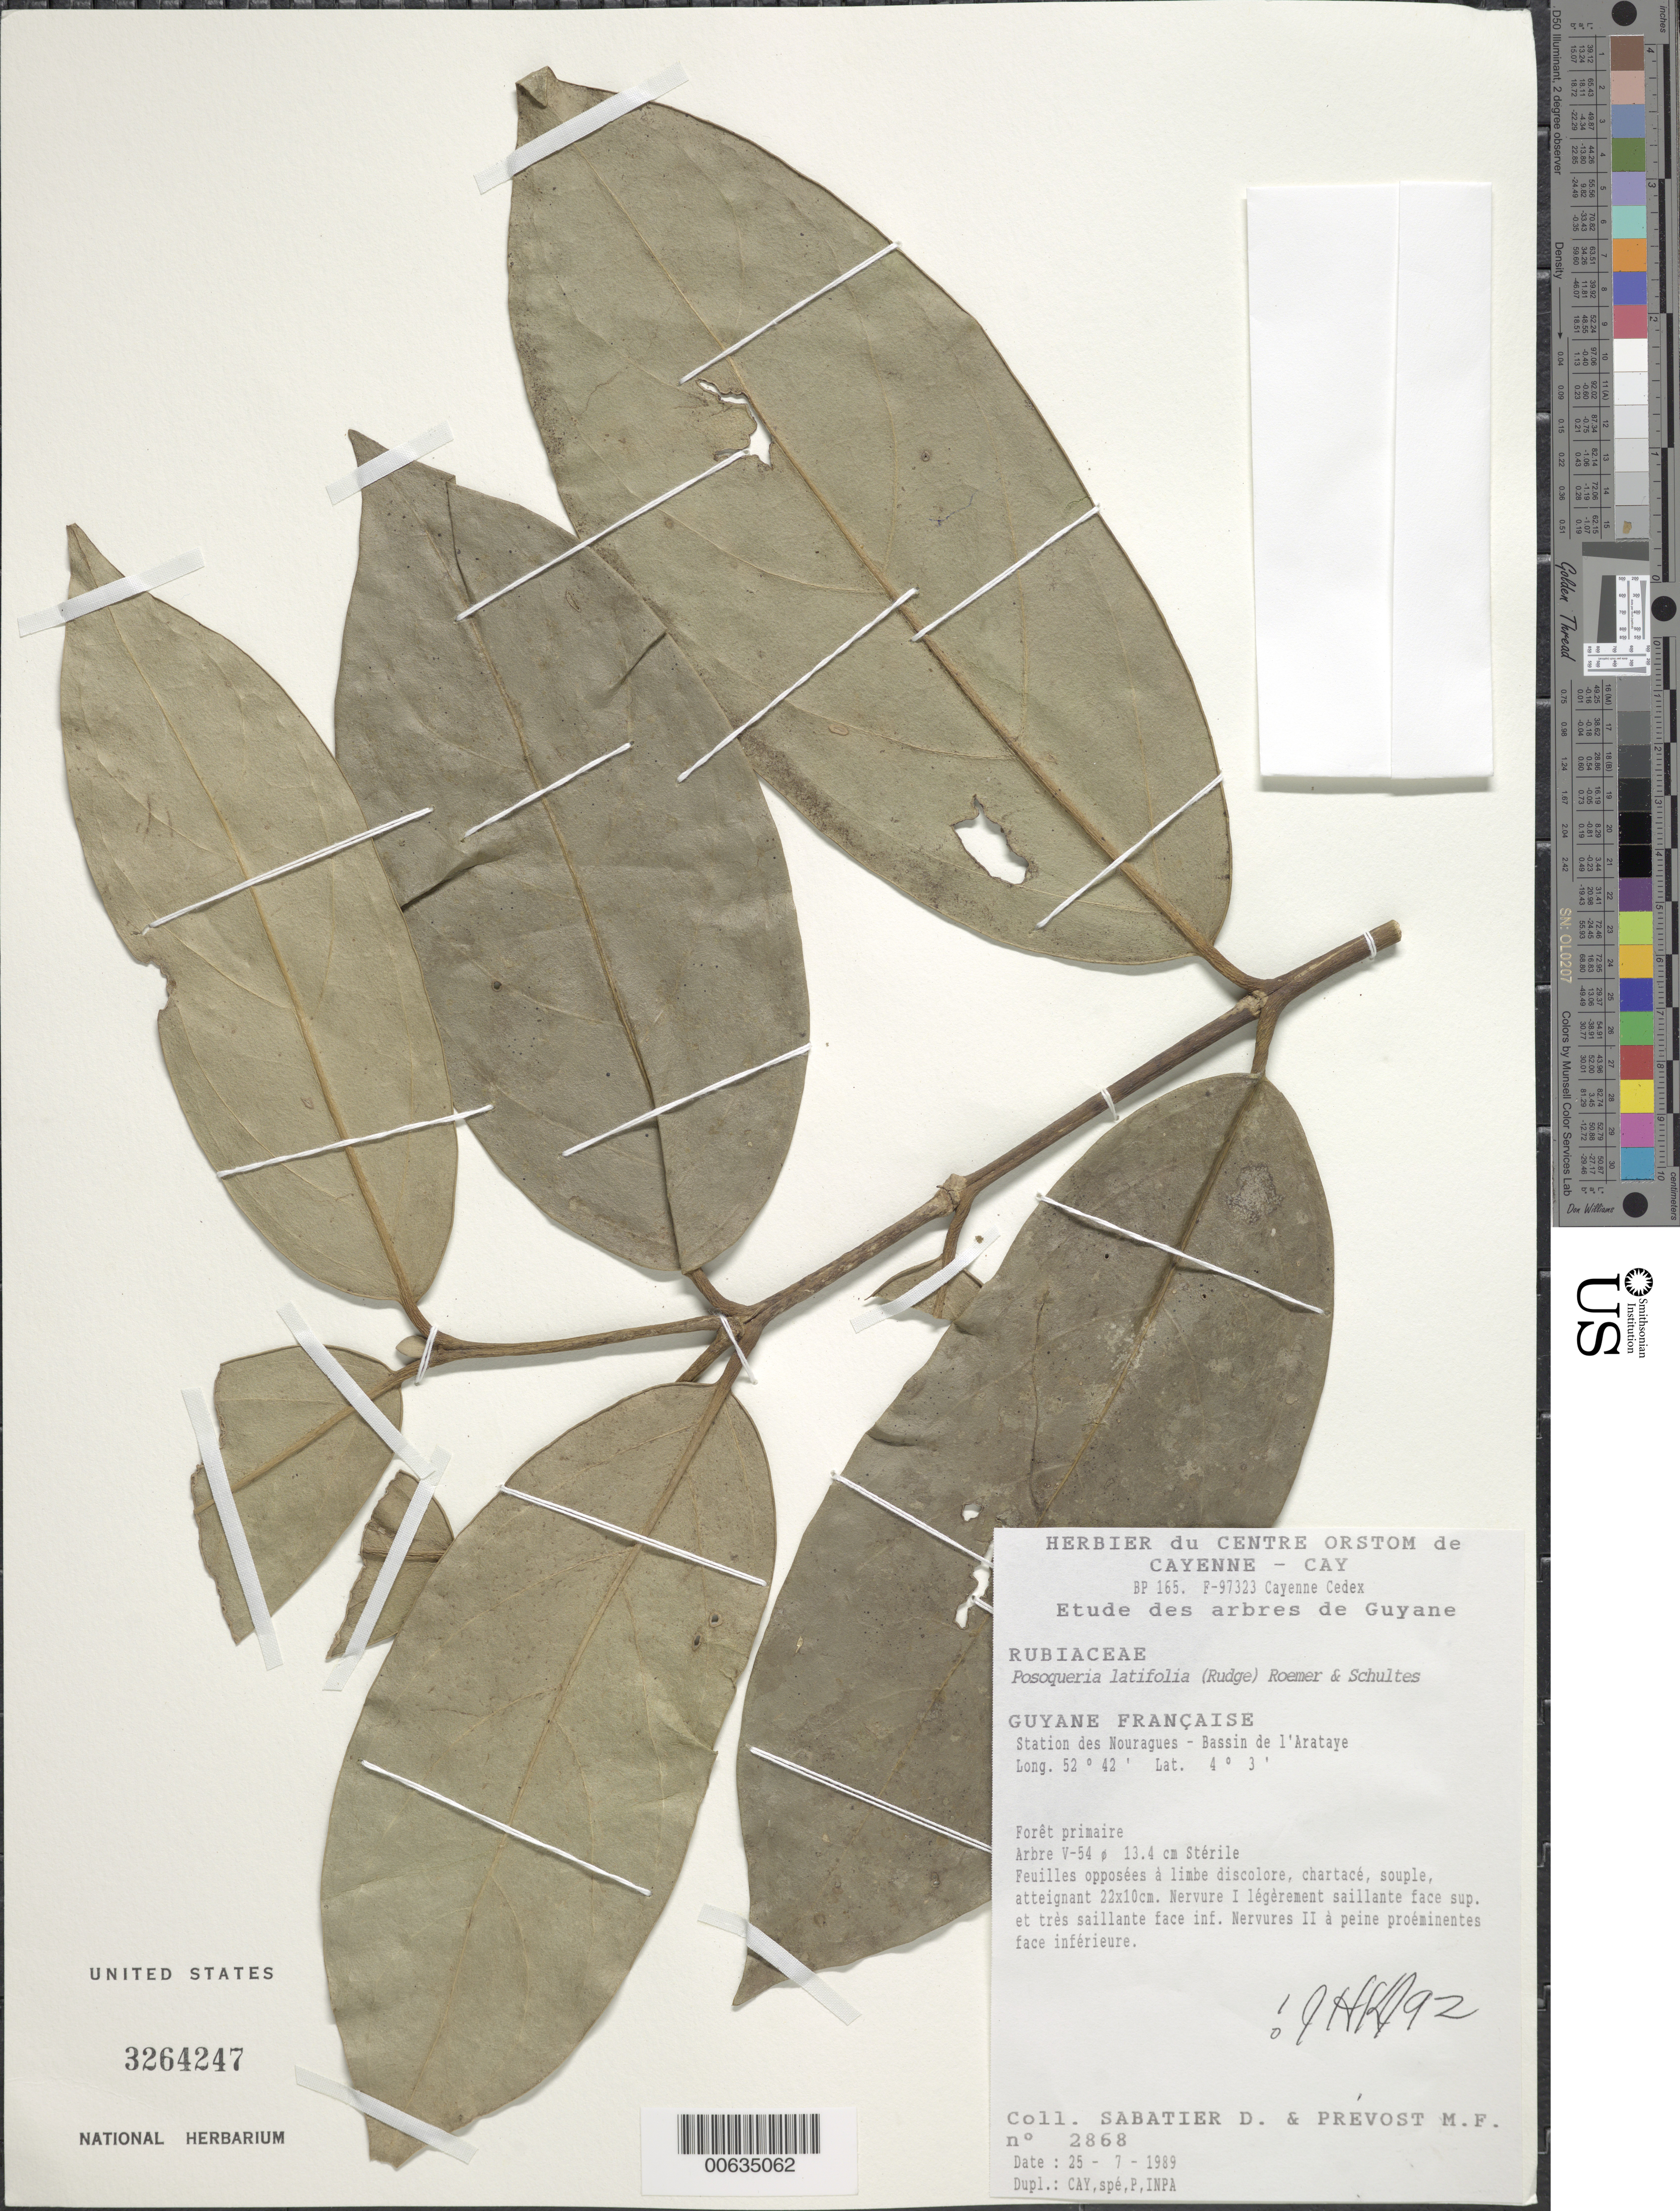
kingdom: Plantae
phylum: Tracheophyta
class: Magnoliopsida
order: Gentianales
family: Rubiaceae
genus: Posoqueria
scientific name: Posoqueria latifolia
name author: (Rudge) Roem. & Schult.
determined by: Kirkbride, J. H.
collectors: D. Sabatier & M.-F. Prévost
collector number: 2868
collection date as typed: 25-Jul-89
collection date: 1989-07-25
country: French Guiana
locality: Station des Nouragues, Bassin de l'Approuague, Arataye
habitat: Foret primaire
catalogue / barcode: US 3264247